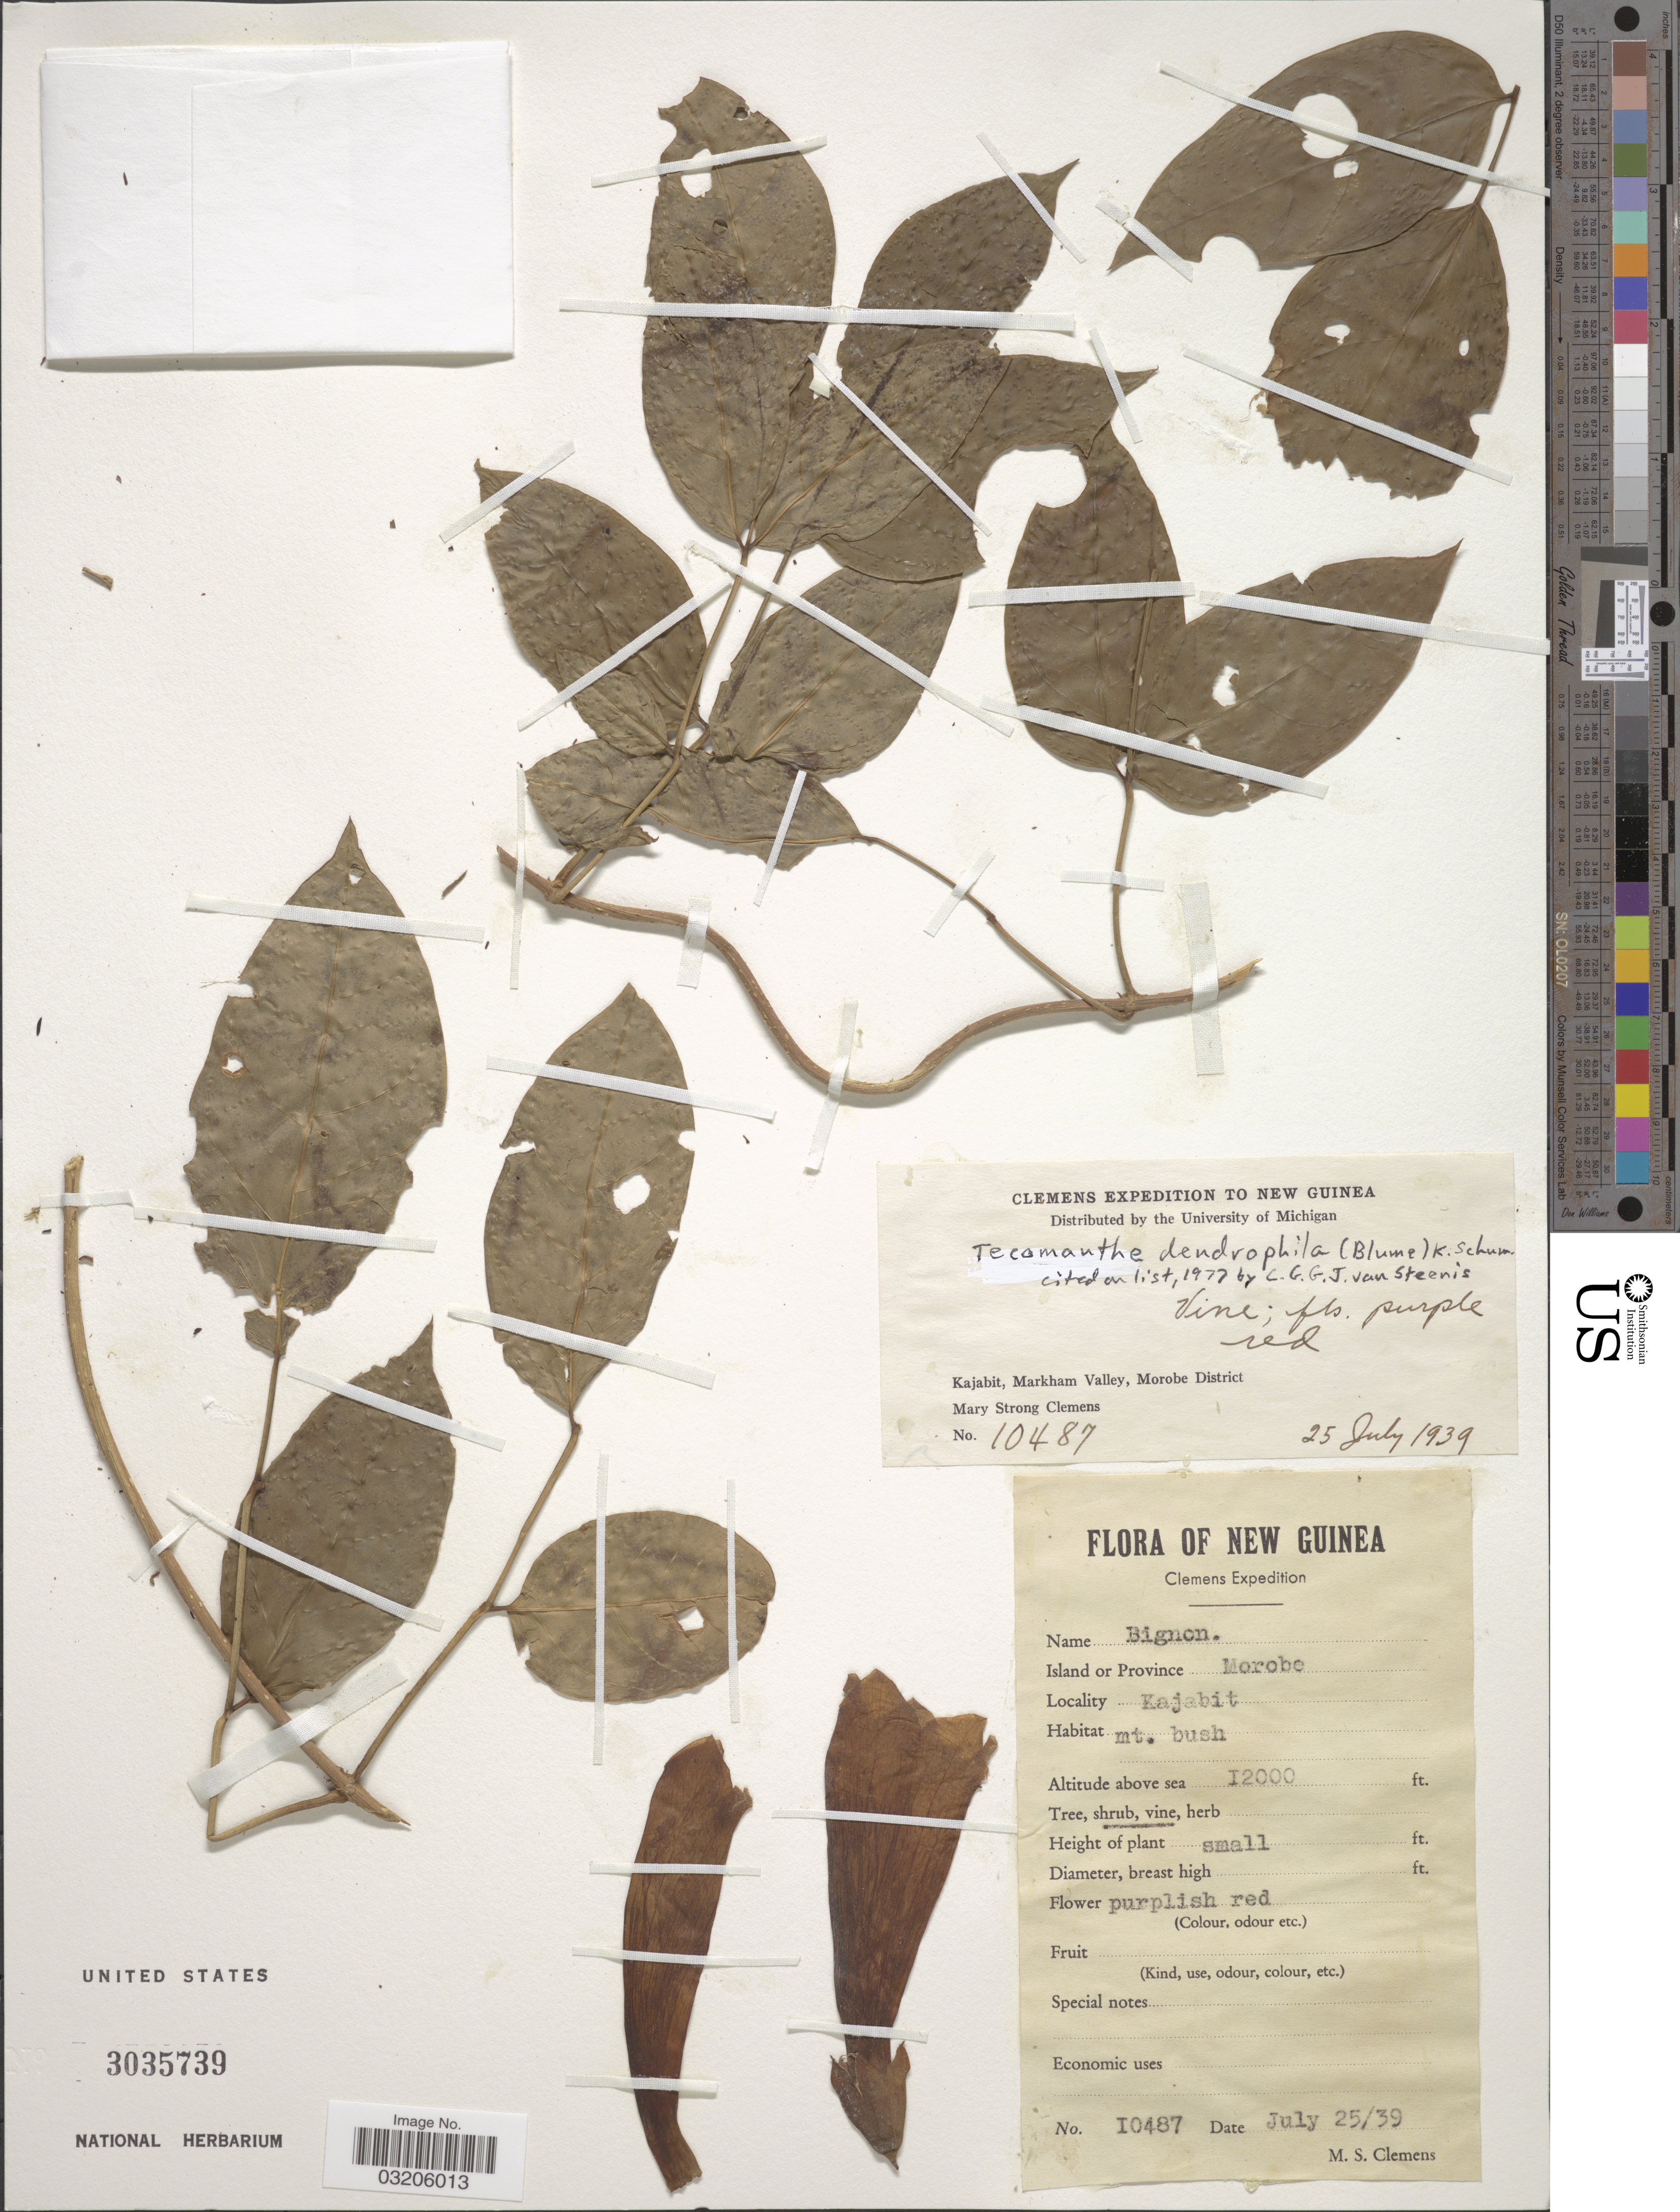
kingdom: Plantae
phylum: Tracheophyta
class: Magnoliopsida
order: Lamiales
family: Bignoniaceae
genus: Tecomanthe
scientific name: Tecomanthe dendrophila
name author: (Blume) K. Schum.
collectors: M. S. Clemens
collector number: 10487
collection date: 1939-07-25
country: Papua New Guinea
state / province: Morobe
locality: New Guinea. Island or Province Morobe. Kajabit, Markham Valley.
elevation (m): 3658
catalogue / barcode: US 3035739